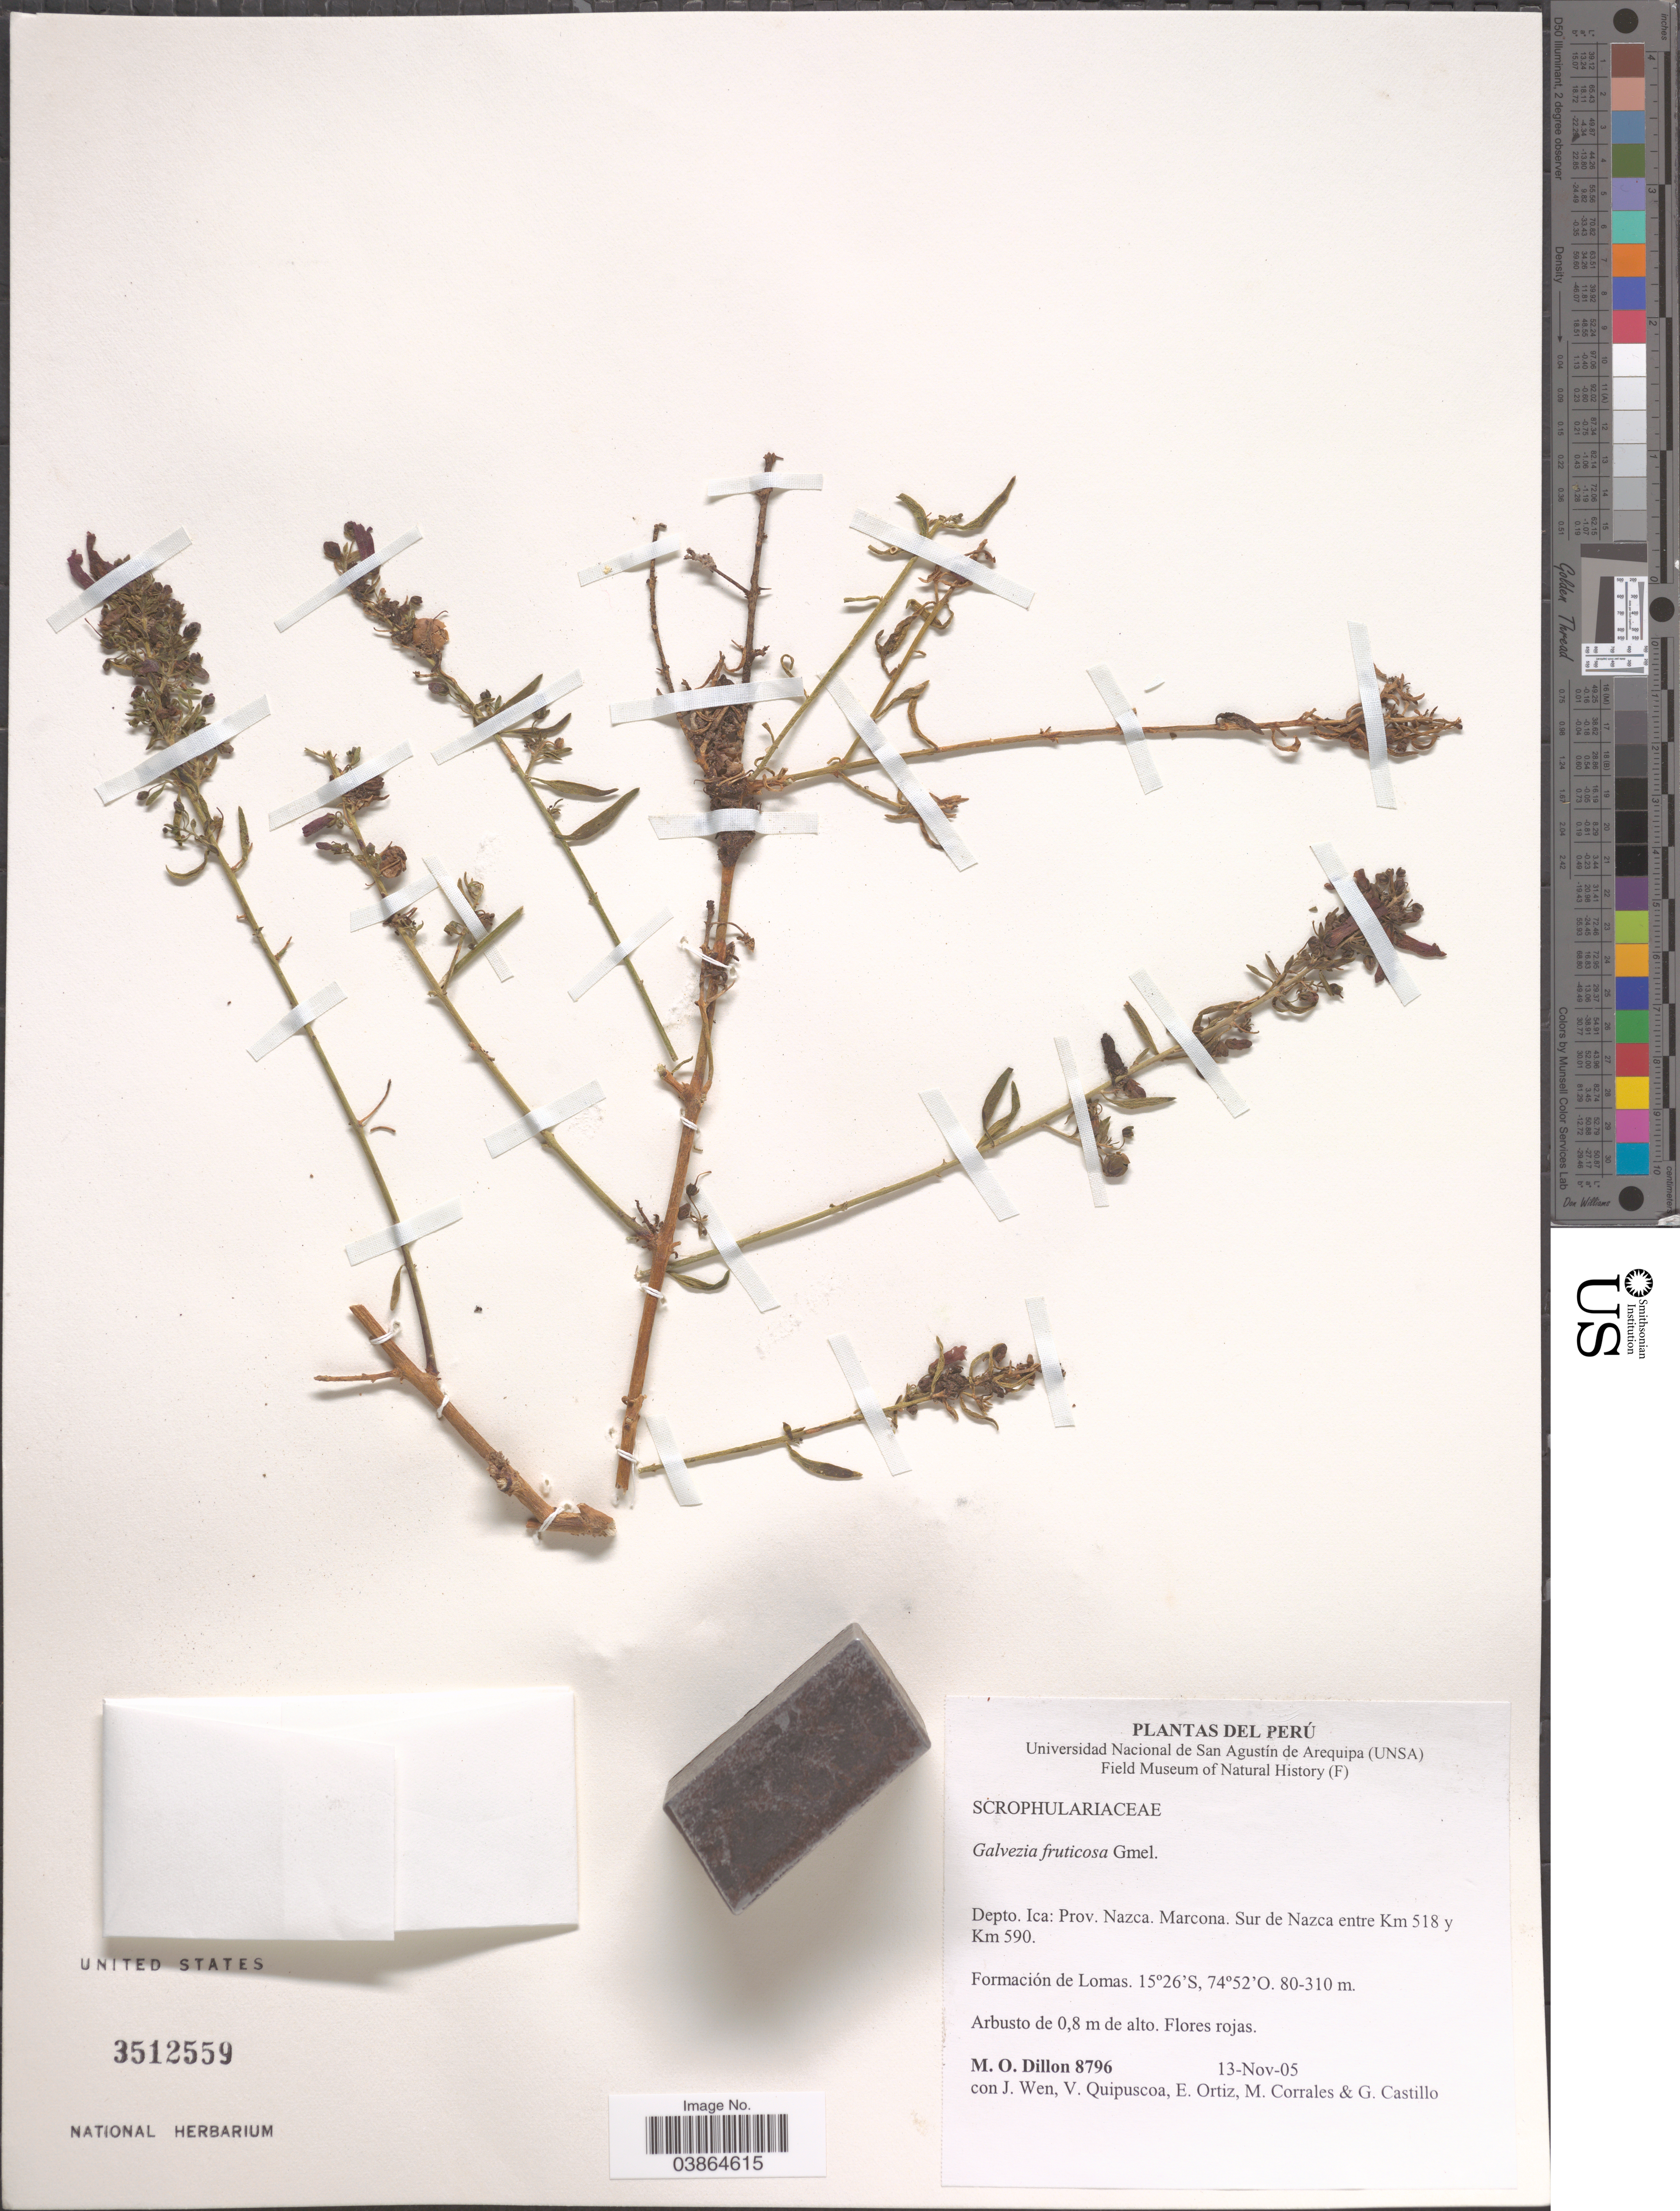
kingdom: Plantae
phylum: Tracheophyta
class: Magnoliopsida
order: Lamiales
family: Plantaginaceae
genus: Galvezia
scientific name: Galvezia fruticosa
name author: J.F. Gmel.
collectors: M. O. Dillon, J. Wen, V. Quipuscoa, E. Ortiz & et al.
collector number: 8796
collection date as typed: Transcribed d/m/y: 13/11/5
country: Peru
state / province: Ica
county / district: Nazca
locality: Depto. Ica: Prov. Nazca. Marcona. Sur de Nazca entre Km 518 y Km 590. Formación de Lomas.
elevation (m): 80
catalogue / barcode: US 3512559